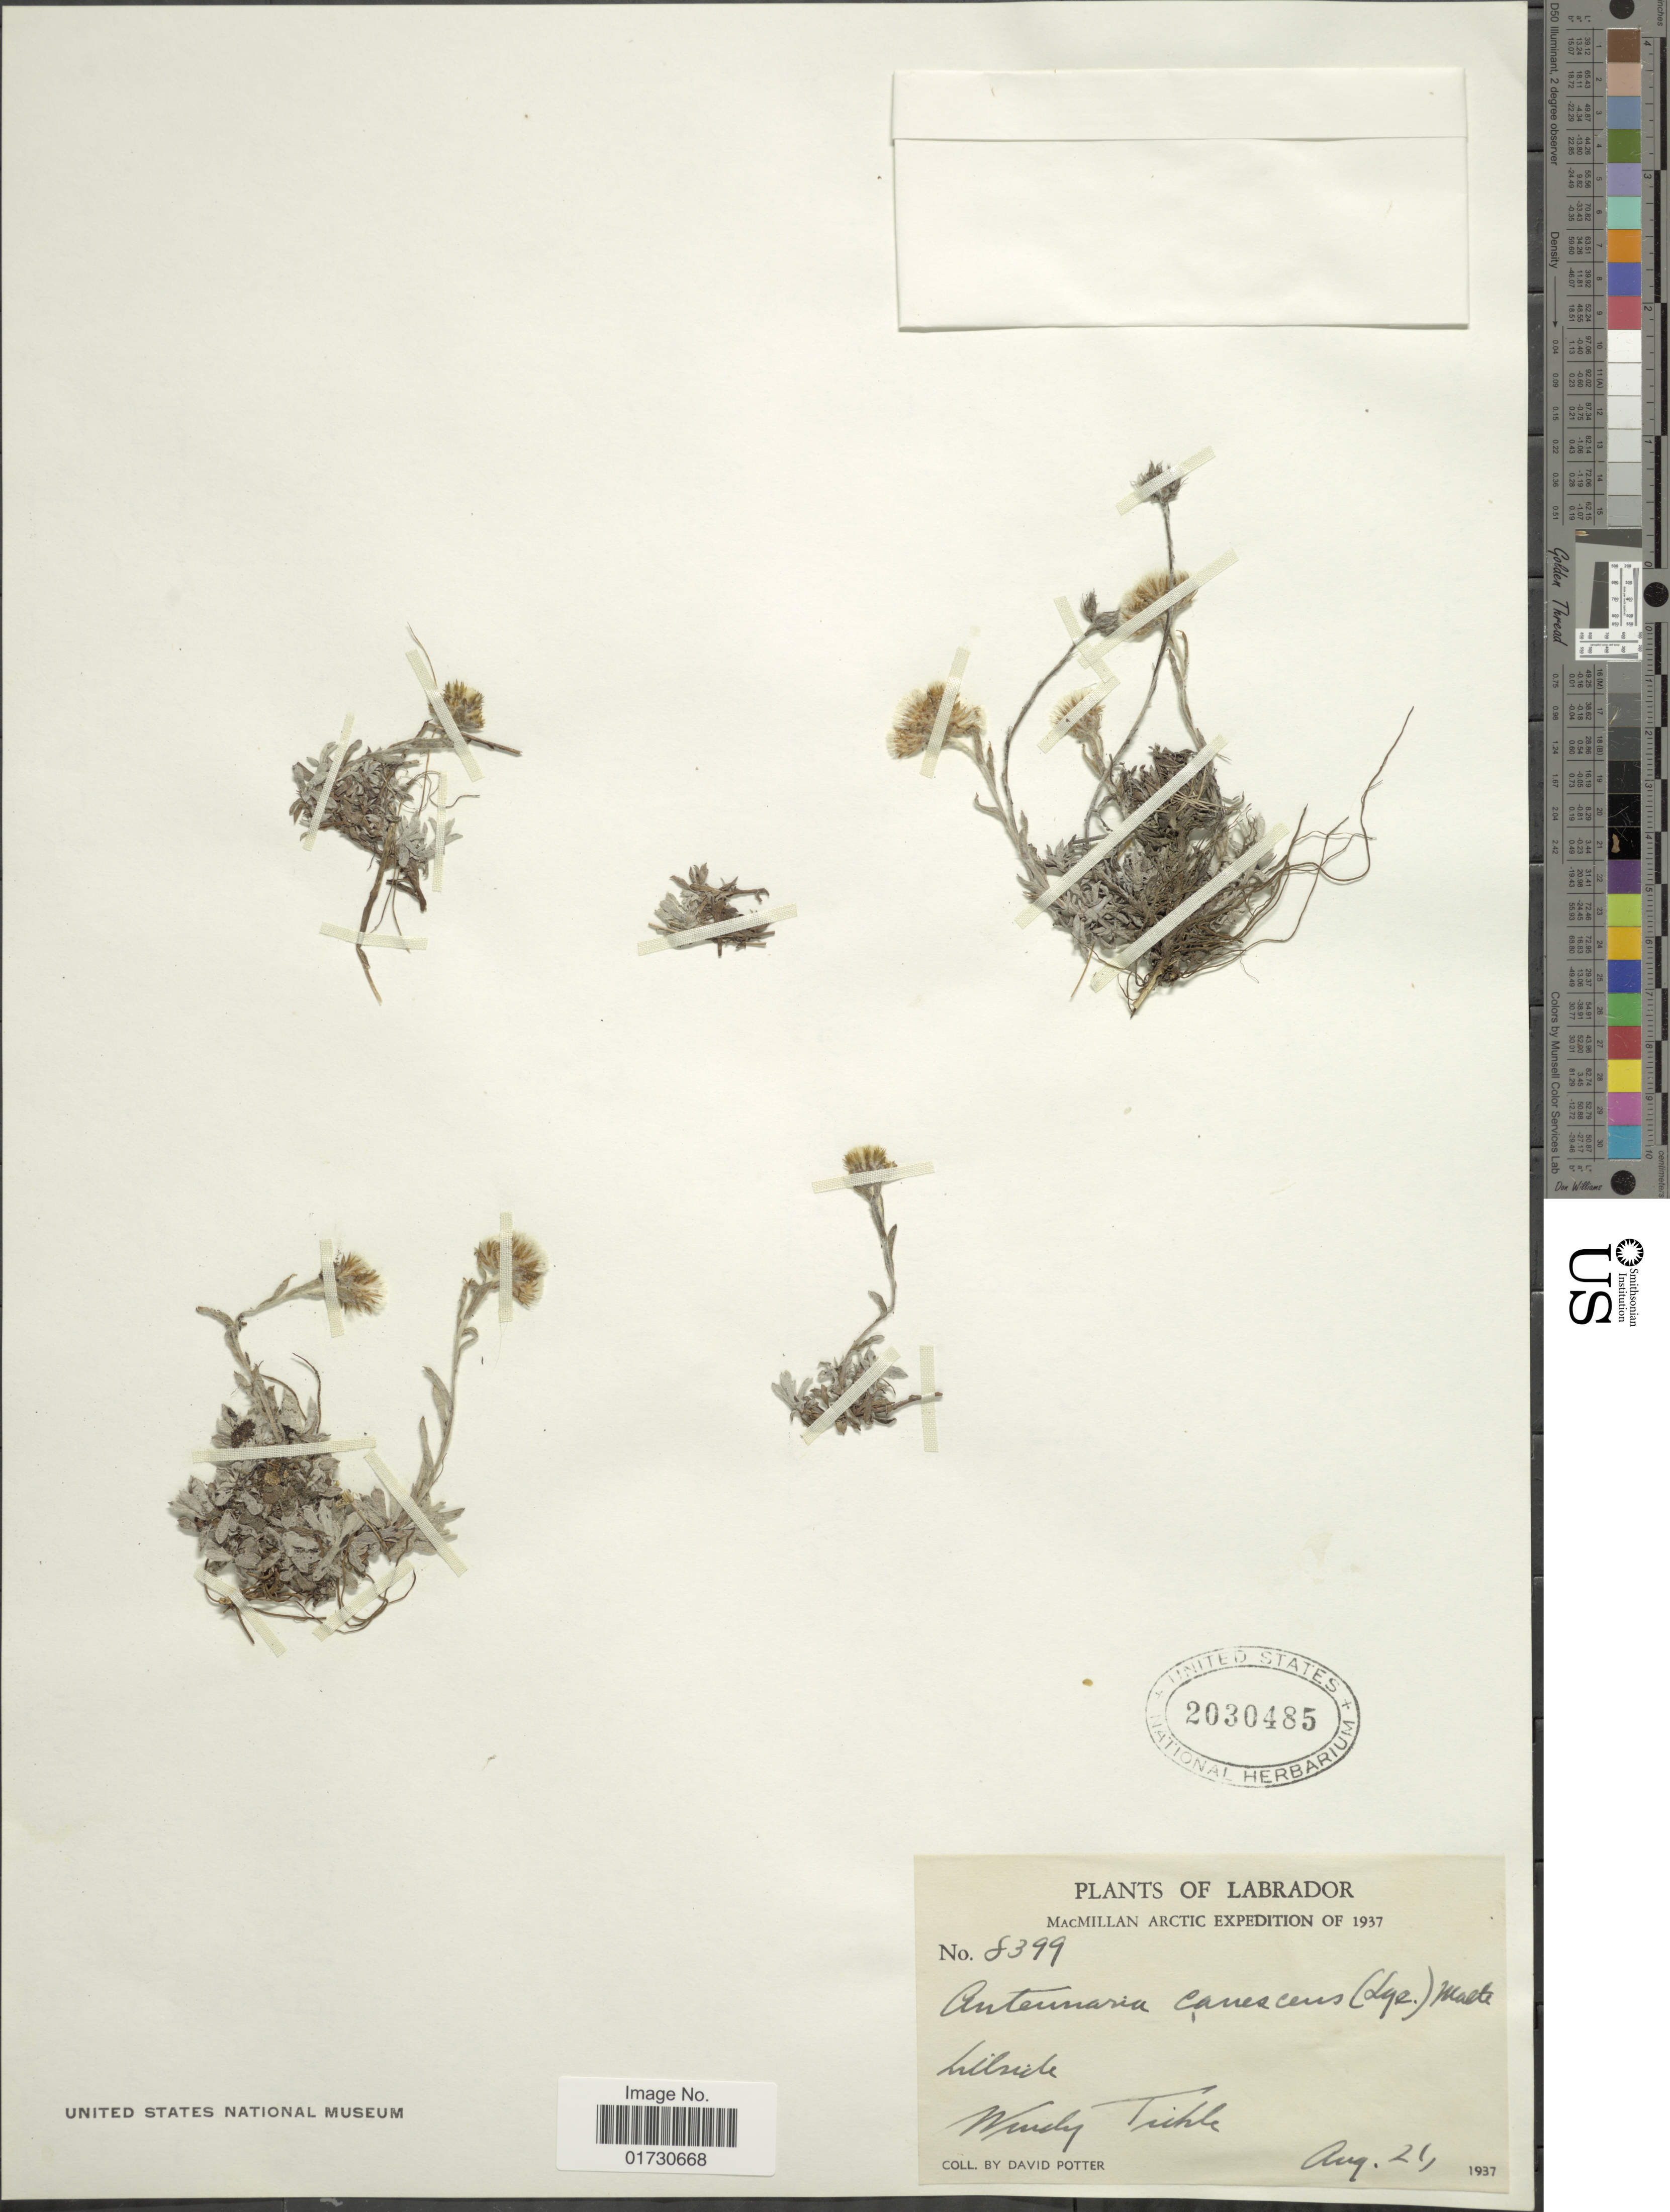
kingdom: Plantae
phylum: Tracheophyta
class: Magnoliopsida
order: Asterales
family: Asteraceae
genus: Antennaria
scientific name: Antennaria canescens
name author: (Lange) Malte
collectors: D. Potter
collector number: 8399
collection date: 1937-08-21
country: Canada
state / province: Newfoundland and Labrador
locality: Labrador, Arctic, Hillside, Windy Tickle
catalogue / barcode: US 2030485